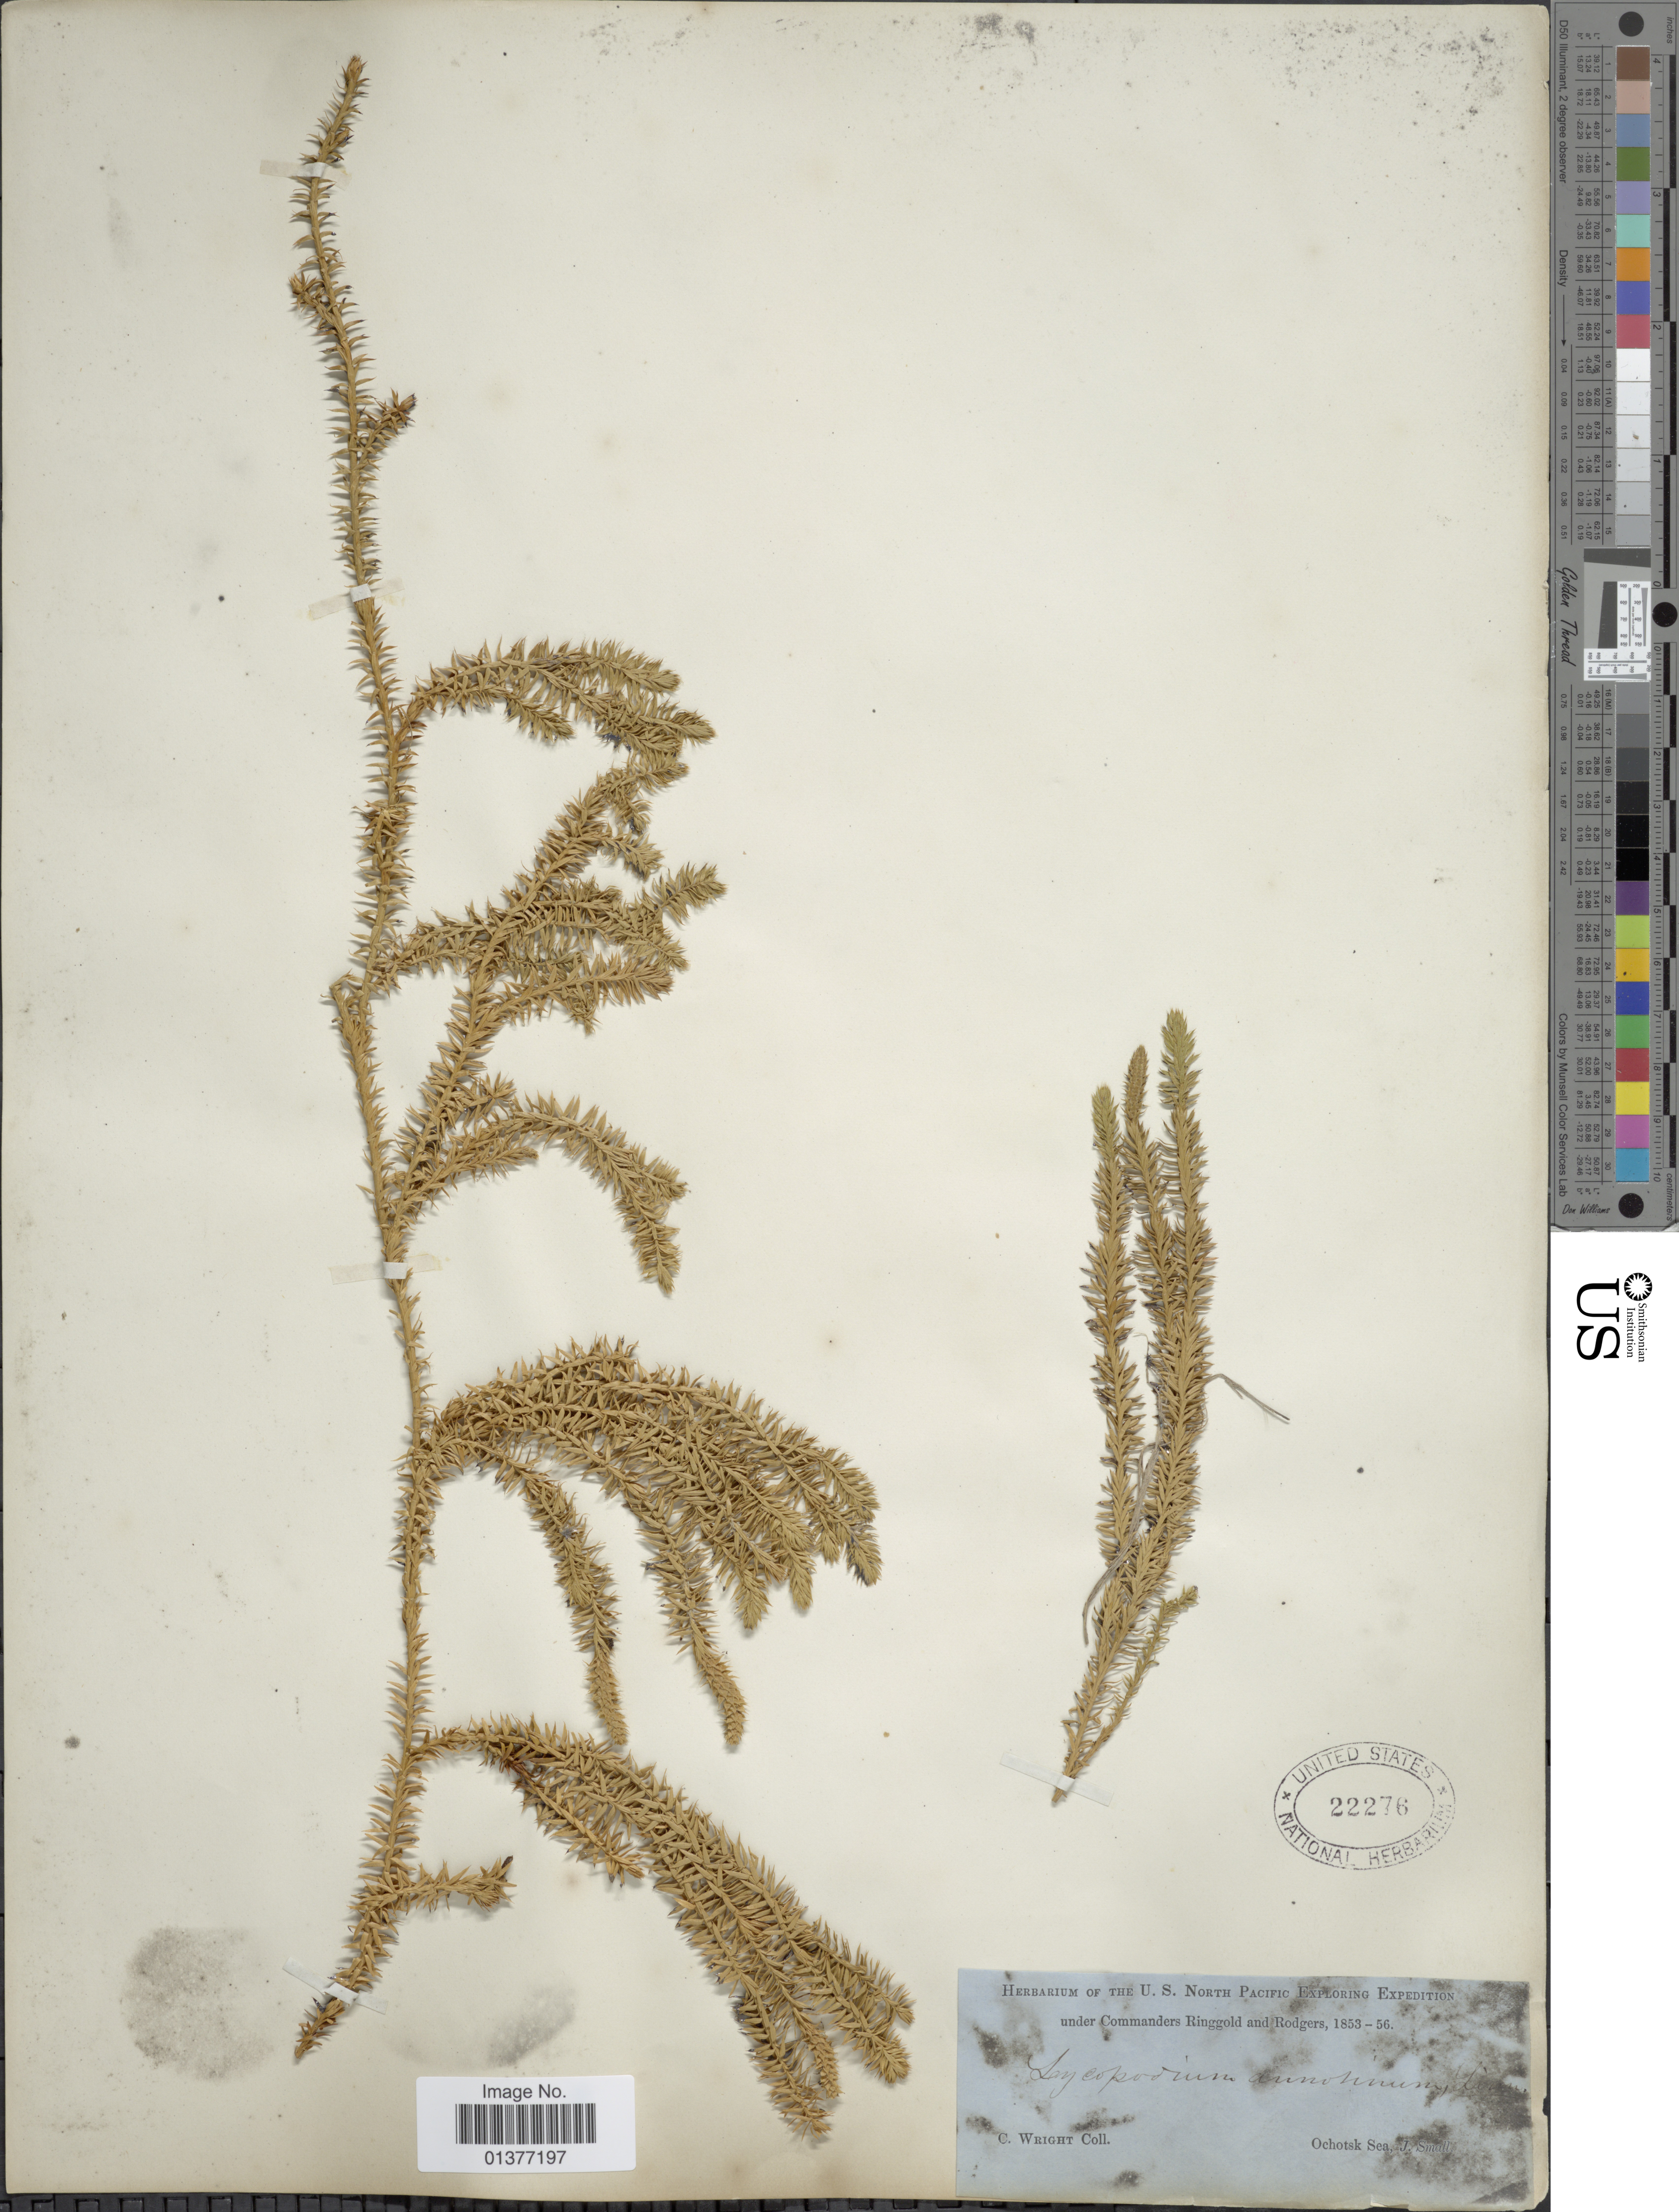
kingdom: Plantae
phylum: Tracheophyta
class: Lycopodiopsida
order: Lycopodiales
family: Lycopodiaceae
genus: Spinulum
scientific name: Spinulum annotinum subsp. annotinum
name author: (L.) A. Haines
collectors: C. Wright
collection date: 1853/1856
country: United States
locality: Ochotsk Sea, J. Small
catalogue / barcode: US 22276